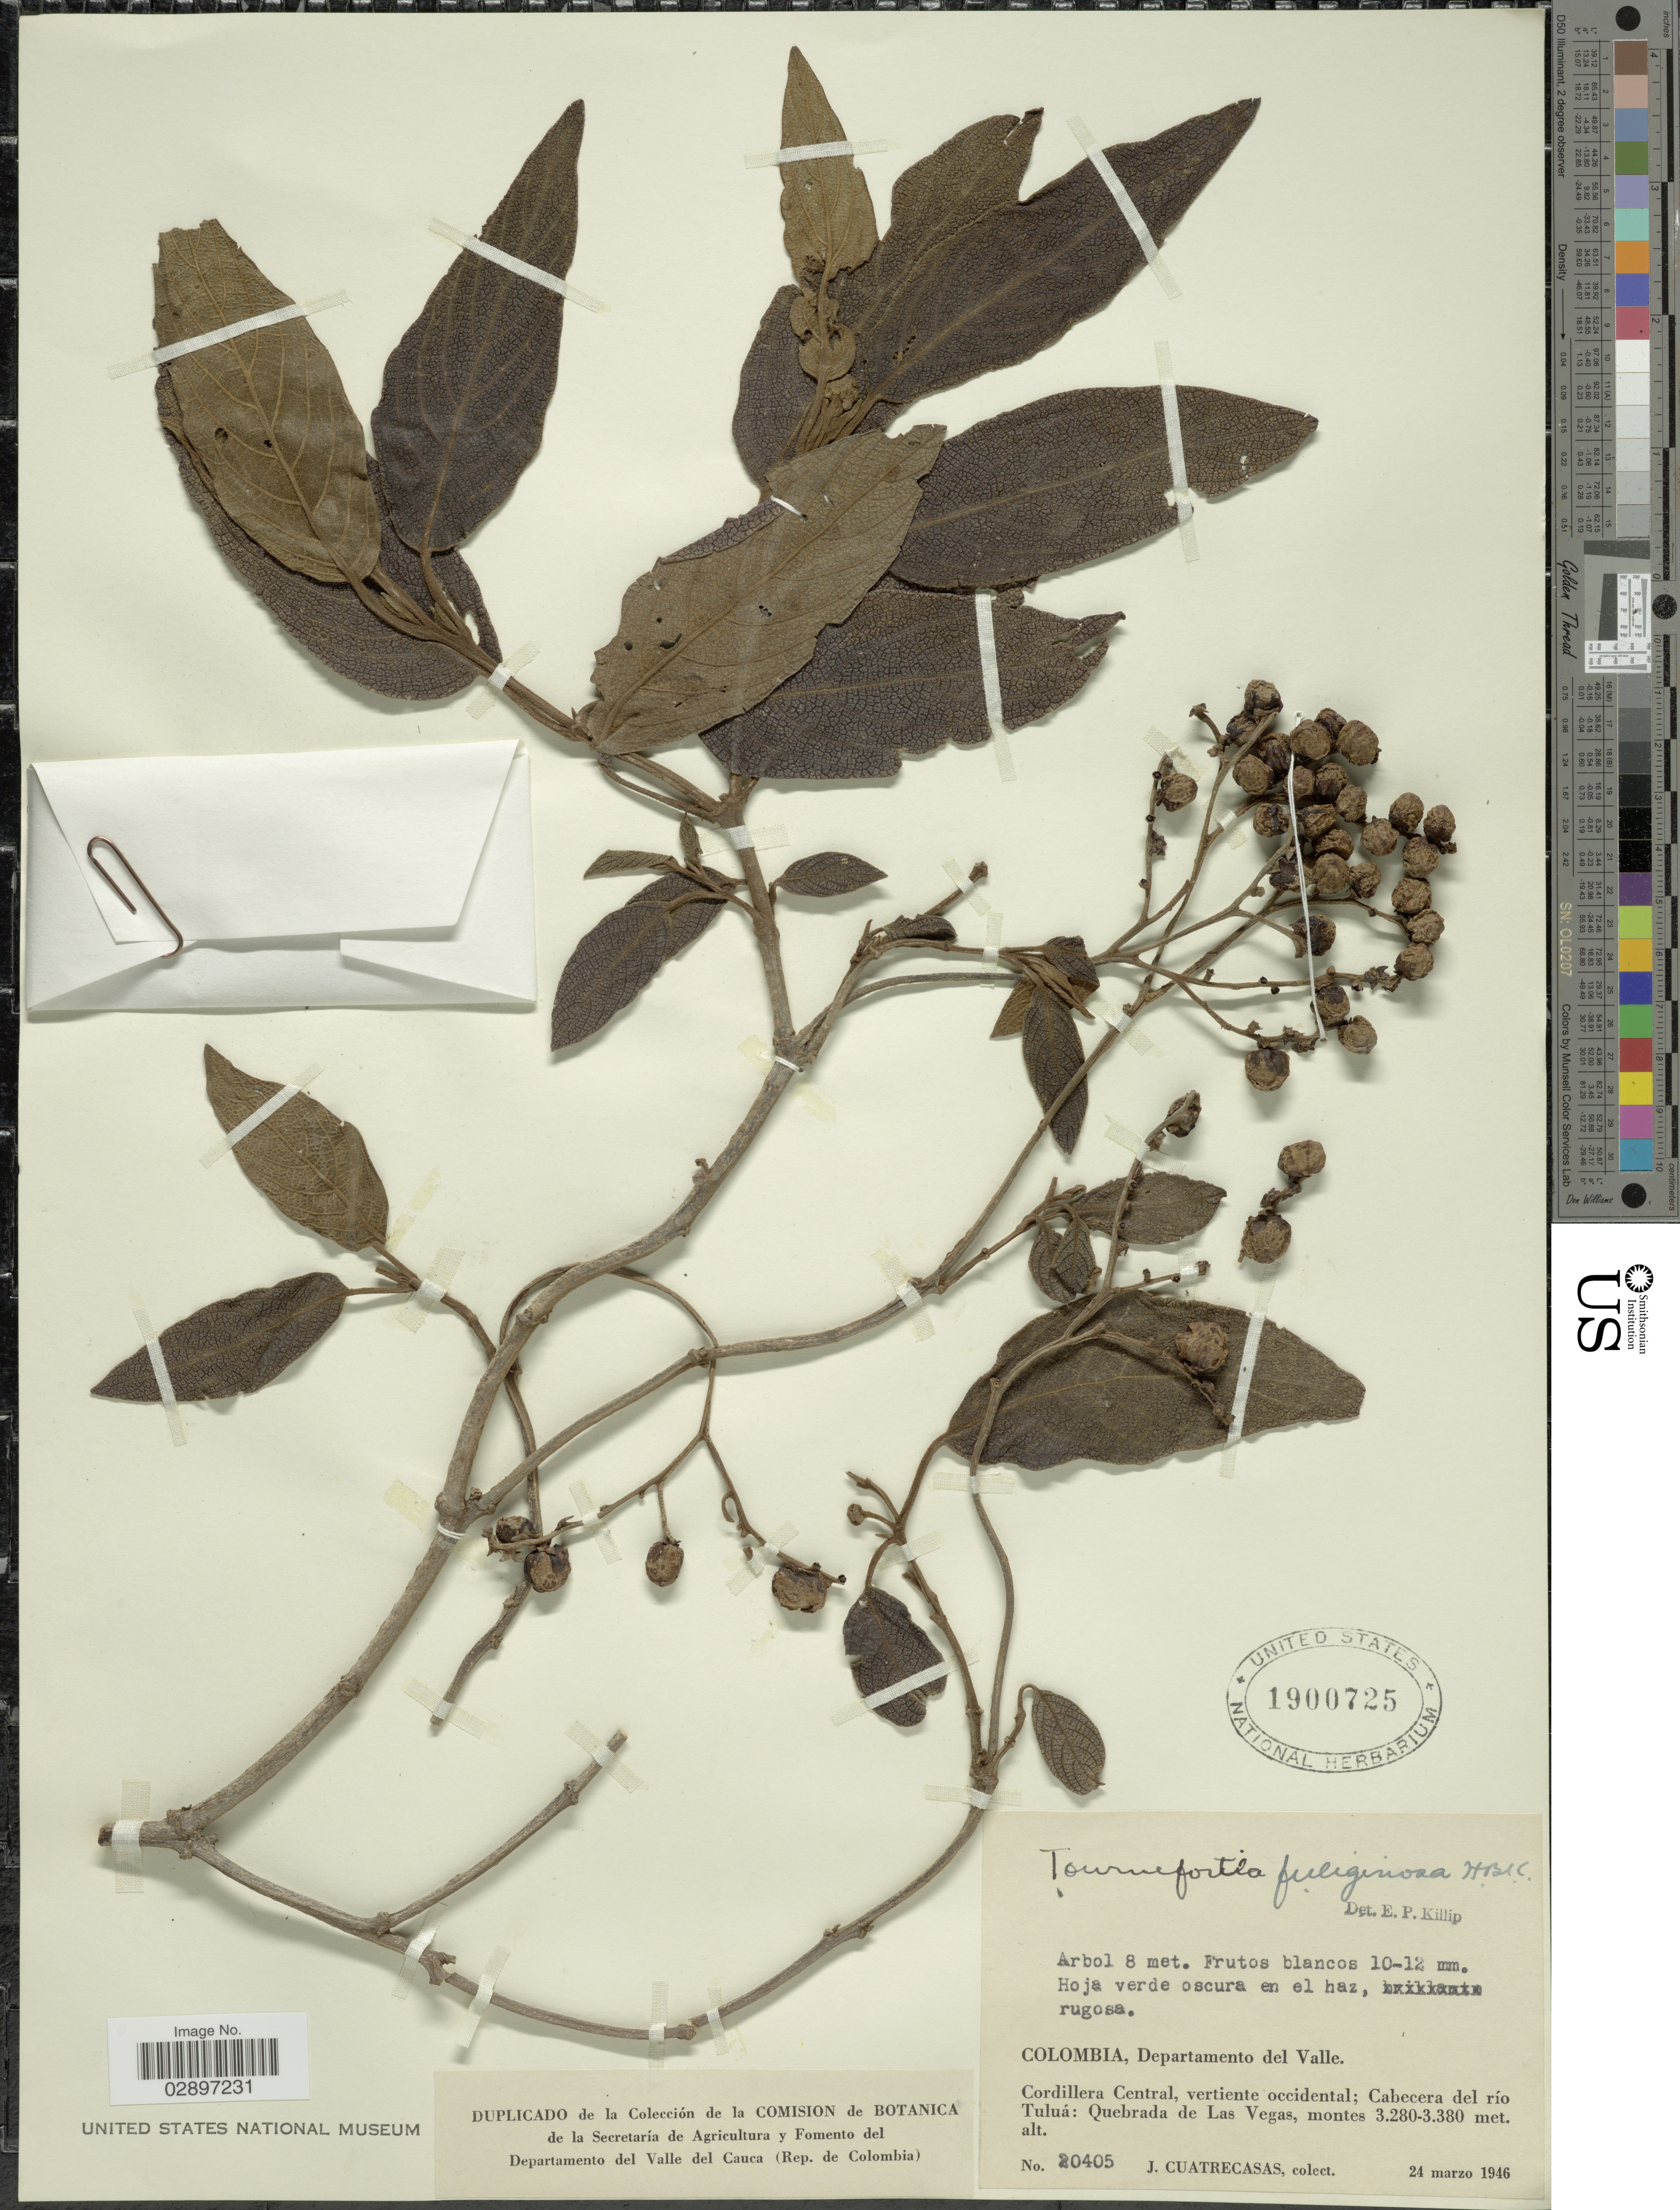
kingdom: Plantae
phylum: Tracheophyta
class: Magnoliopsida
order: Boraginales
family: Heliotropiaceae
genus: Tournefortia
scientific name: Tournefortia fuliginosa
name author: Kunth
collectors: J. Cuatrecasas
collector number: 20405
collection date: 1946-03-24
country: Colombia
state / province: Valle del Cauca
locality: Cordillera Central, vertiente occidental; Cabecera del río Tuluá; Quebrada de Las Vegas, Departamento del Valle.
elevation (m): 3280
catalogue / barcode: US 1900725